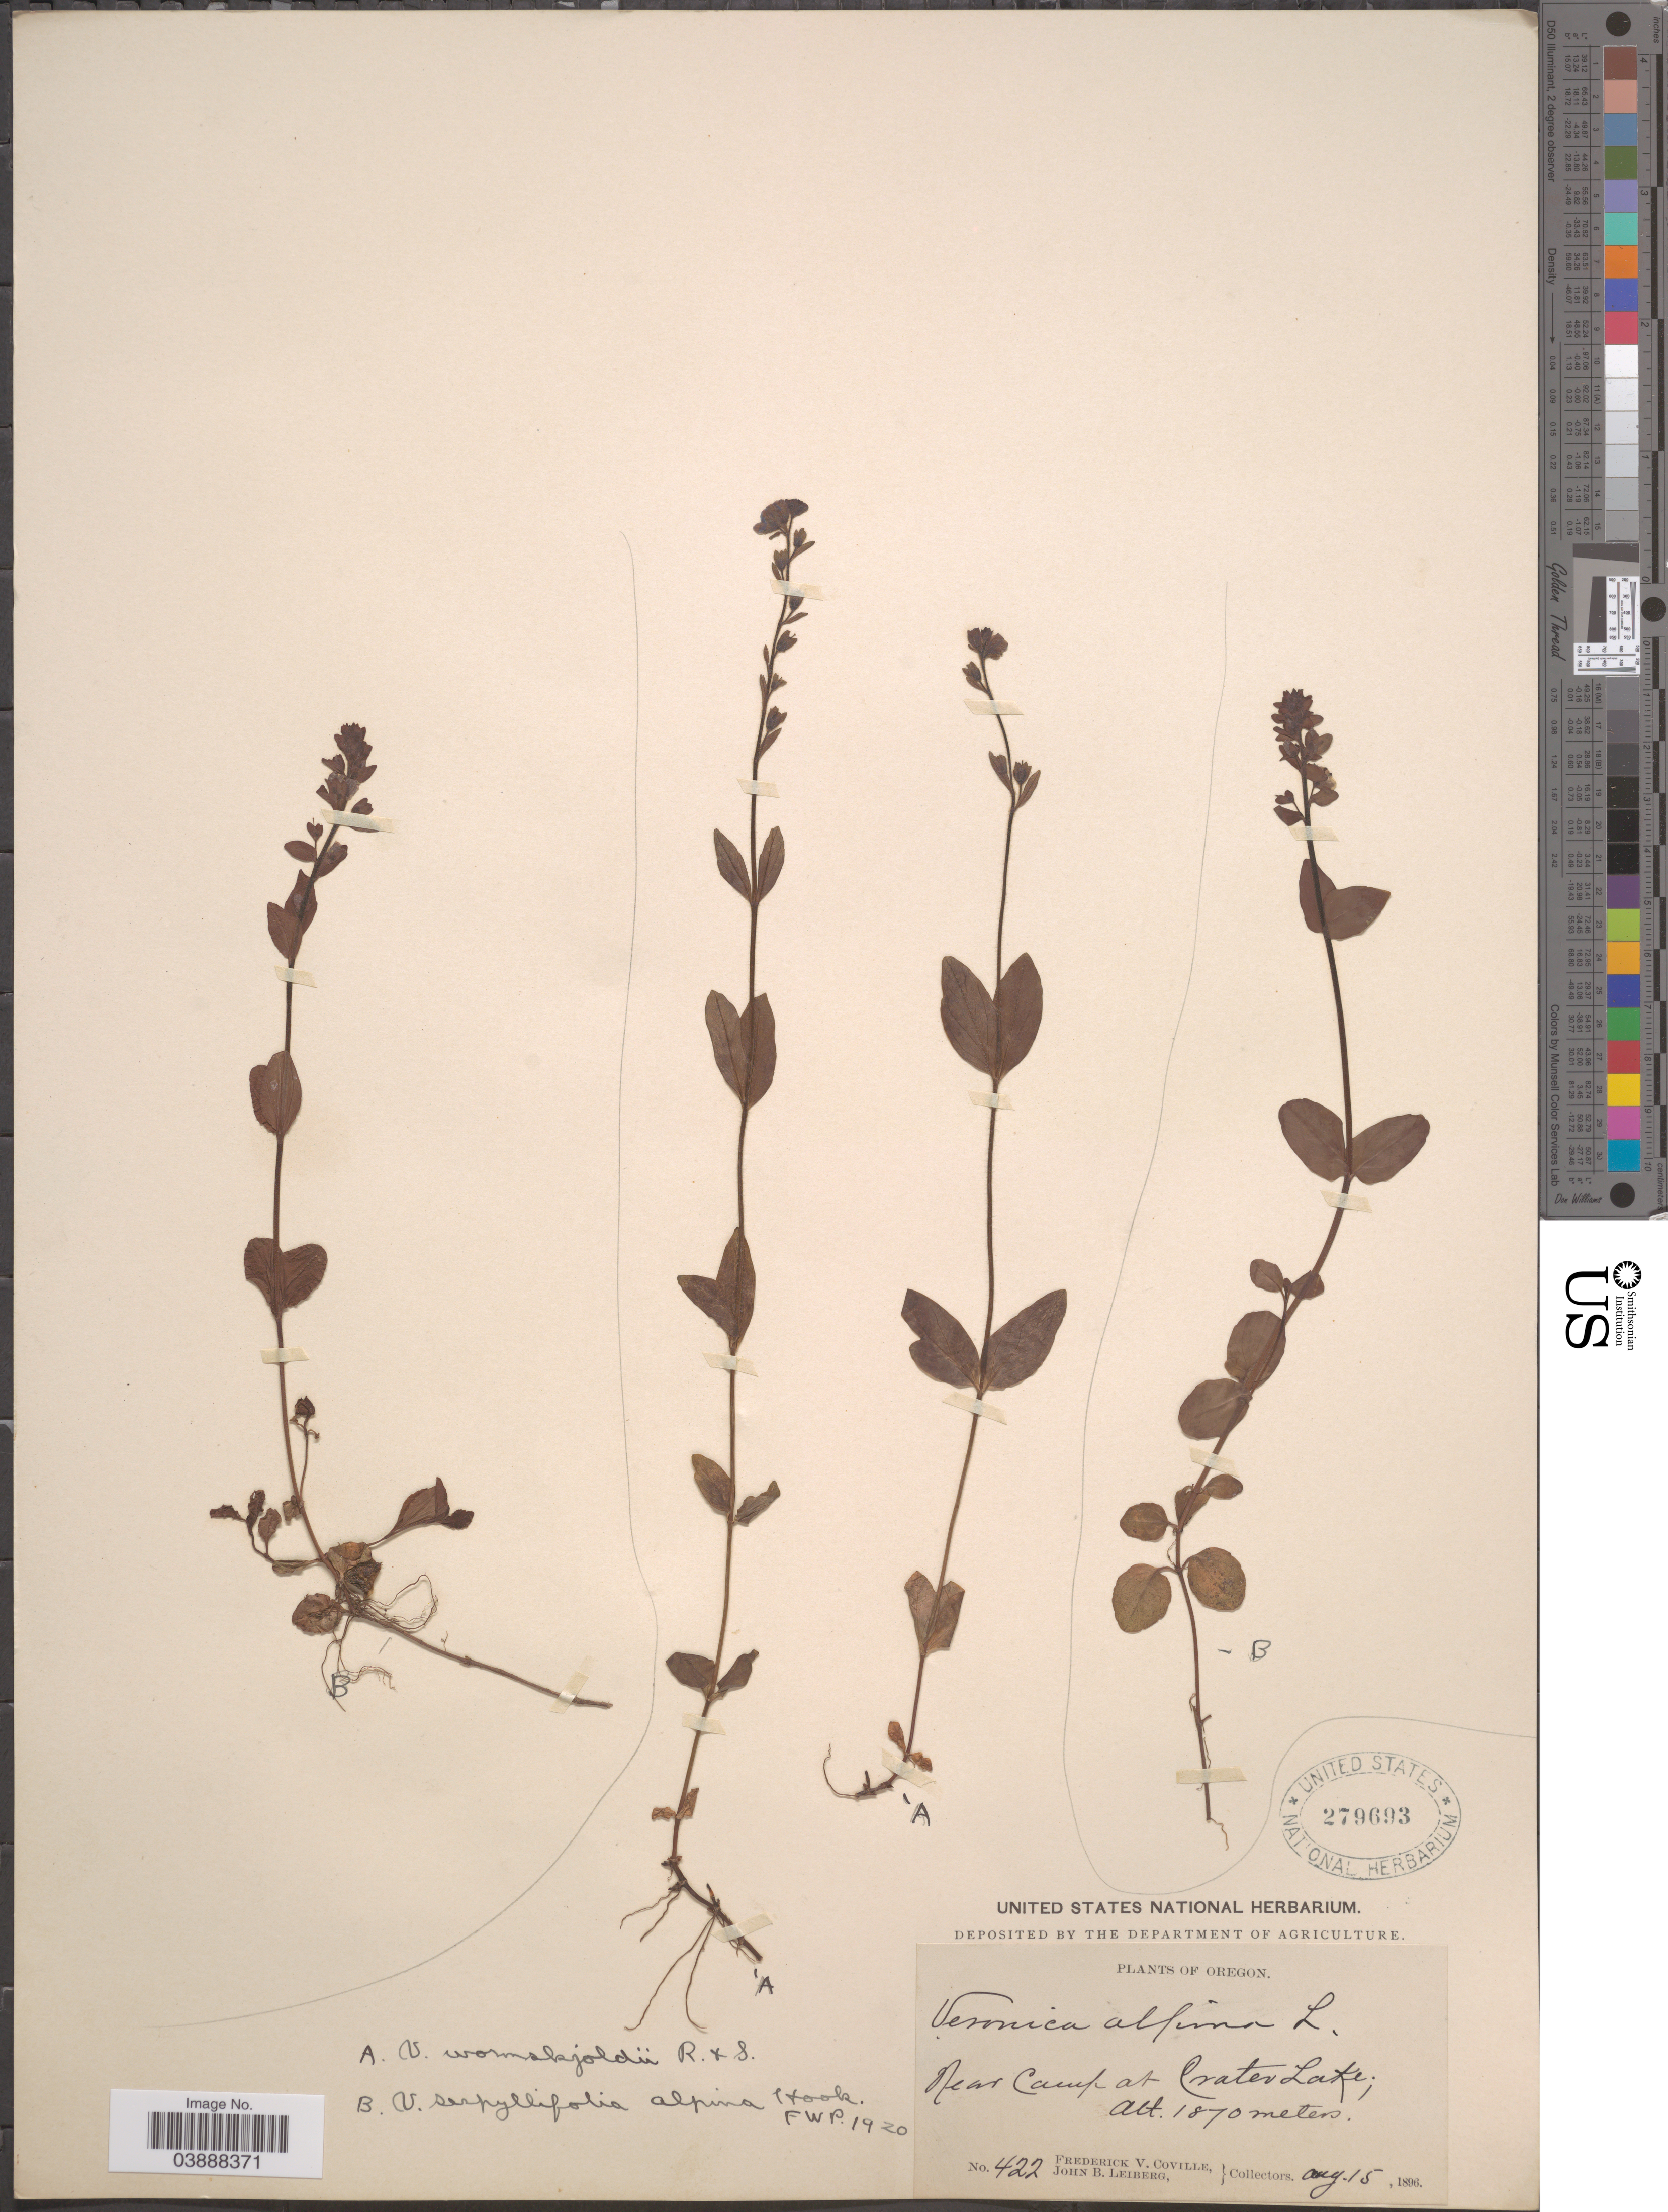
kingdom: Plantae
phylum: Tracheophyta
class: Magnoliopsida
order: Lamiales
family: Plantaginaceae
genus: Veronica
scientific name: Veronica wormskjoldii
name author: Roem. & Schult.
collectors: F. V. Coville & J. B. Leiberg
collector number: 422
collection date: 1896-08-15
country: United States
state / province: Oregon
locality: Near Camp at Crater Lake.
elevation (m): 1870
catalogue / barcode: US 279693